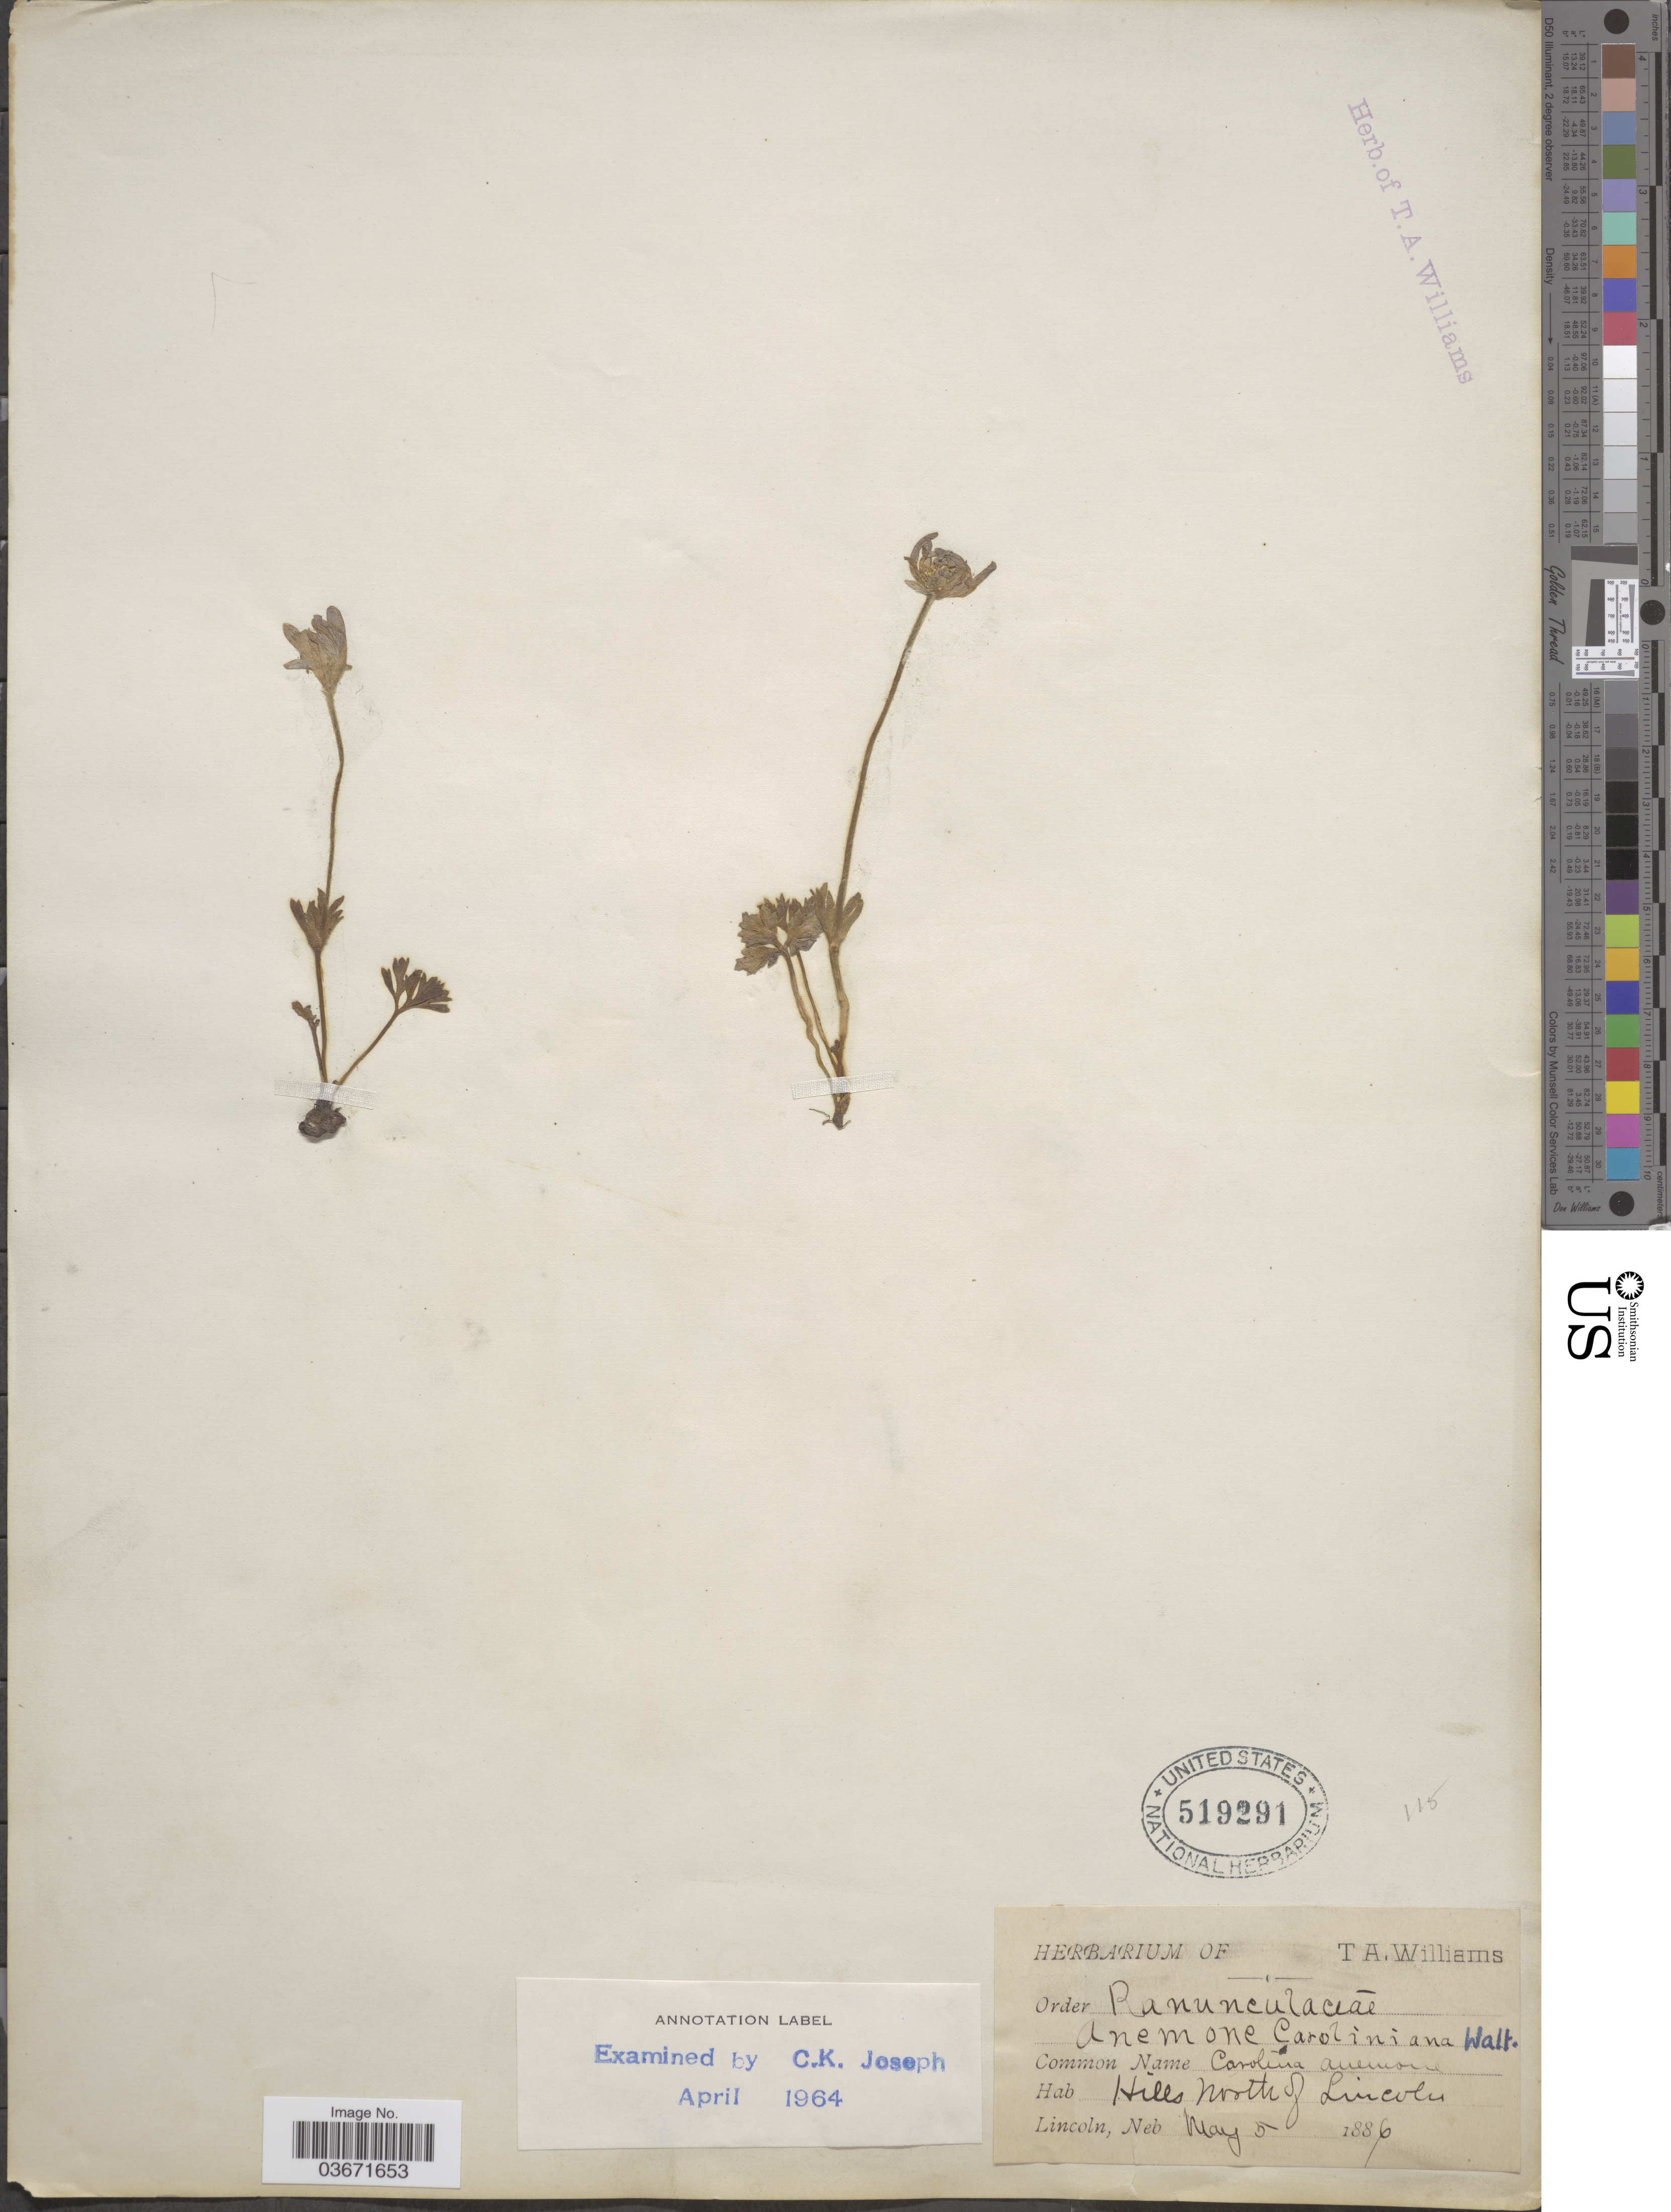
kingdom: Plantae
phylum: Tracheophyta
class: Magnoliopsida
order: Ranunculales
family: Ranunculaceae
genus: Anemone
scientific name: Anemone caroliniana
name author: Walter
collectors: ex herb. Thos. A. Williams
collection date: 1886-05-05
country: United States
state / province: Nebraska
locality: Hills North of Lincoln.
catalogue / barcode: US 519291